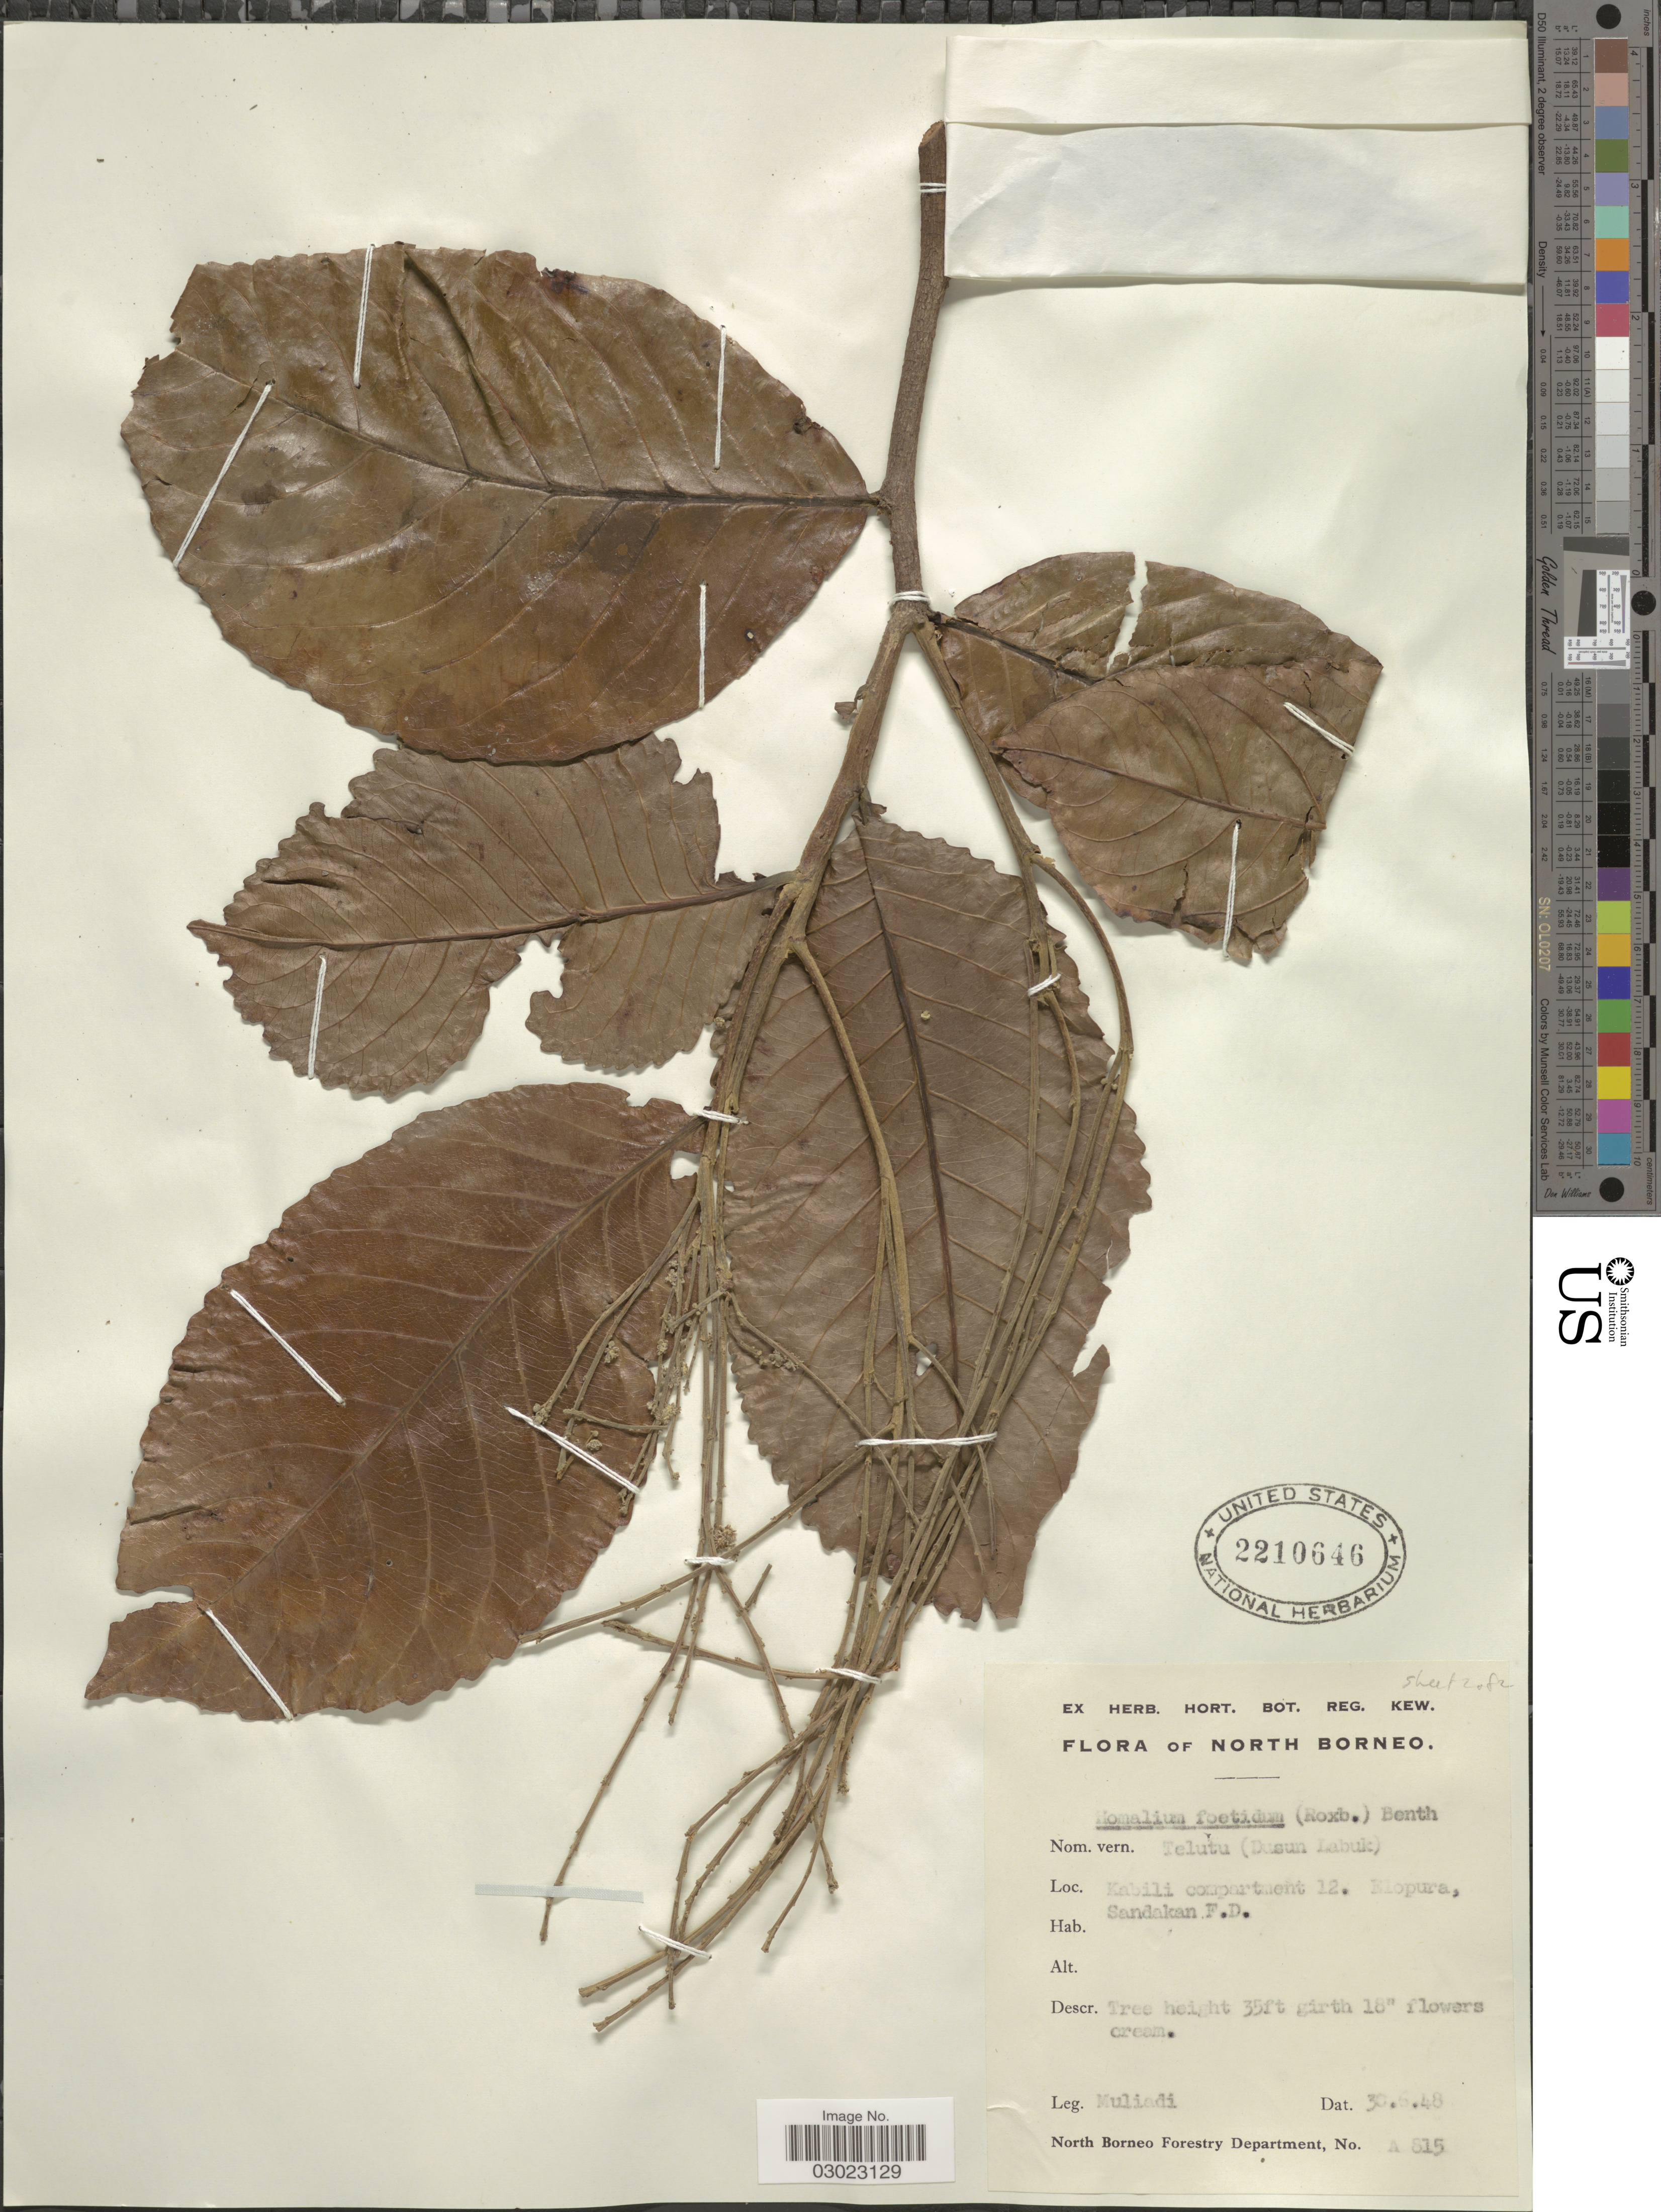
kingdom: Plantae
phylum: Tracheophyta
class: Magnoliopsida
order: Malpighiales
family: Salicaceae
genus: Homalium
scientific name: Homalium foetidum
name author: (Roxb.) Benth.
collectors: -. Muliadi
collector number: A815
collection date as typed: Transcribed d/m/y: 30/6/48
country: Malaysia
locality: North Borneo. Kabili compartment 12. Elopura, Sandakan F.D.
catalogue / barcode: US 2210646